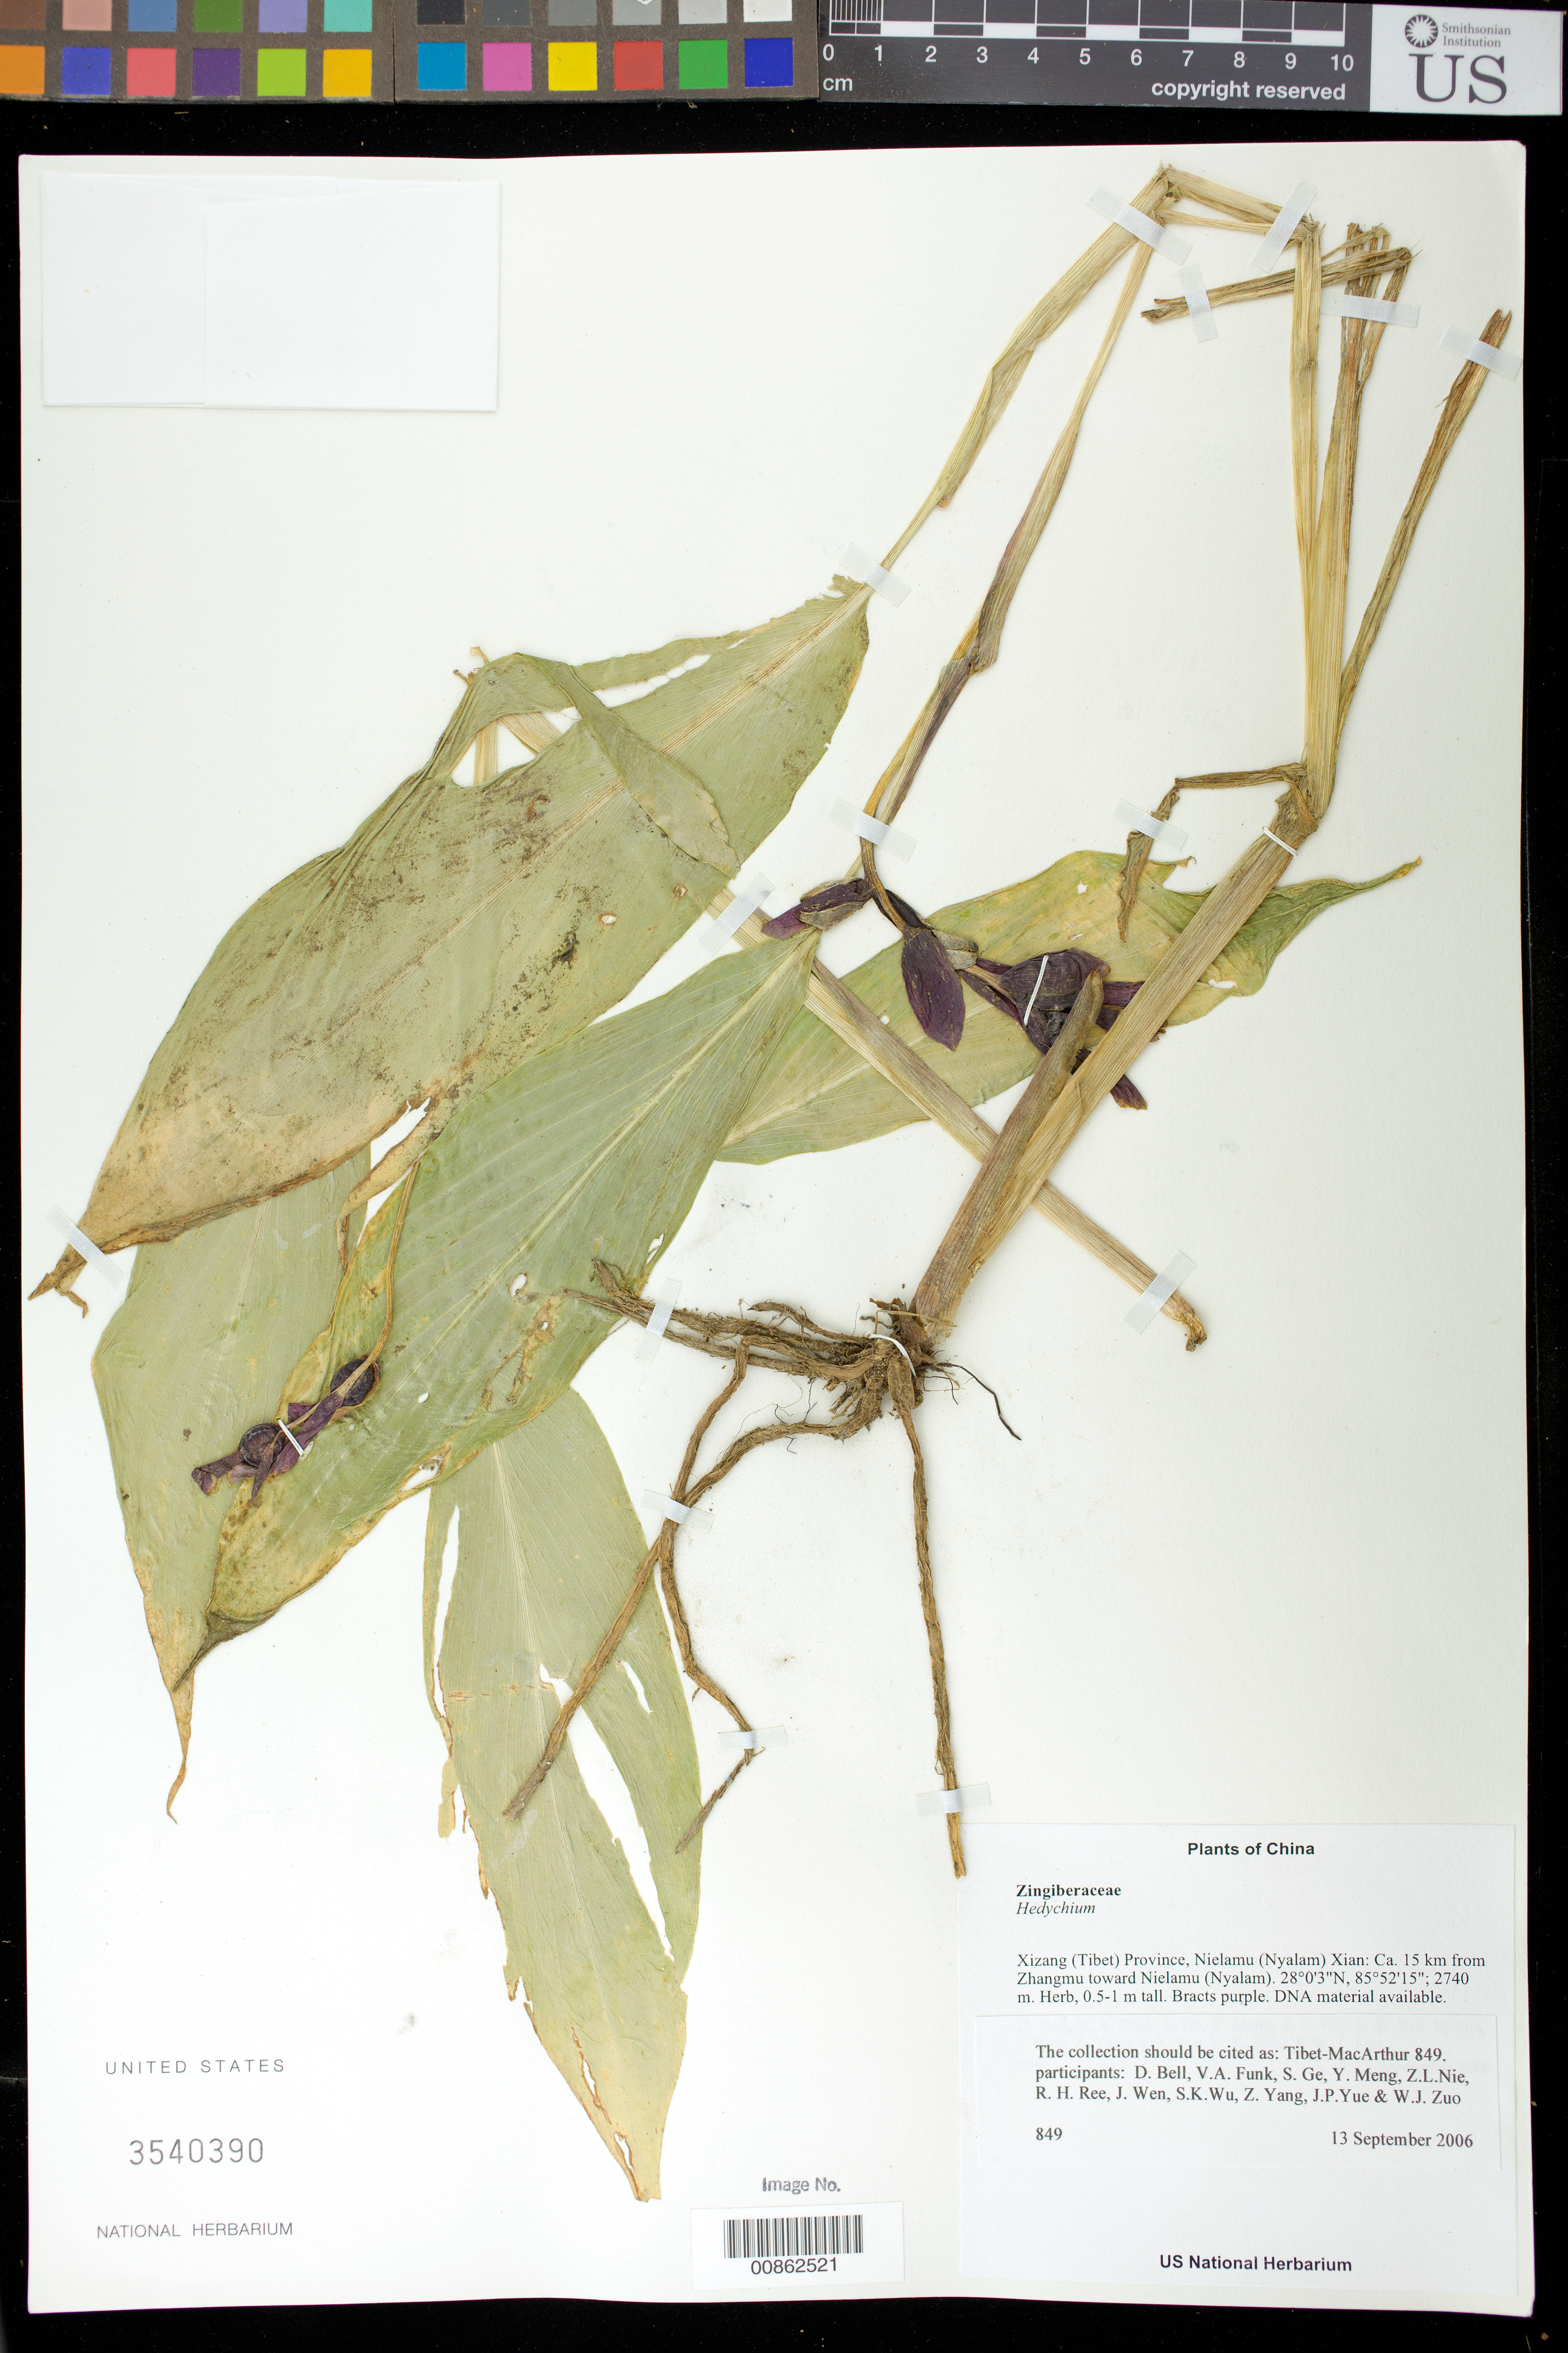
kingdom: Plantae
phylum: Tracheophyta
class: Liliopsida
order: Zingiberales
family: Zingiberaceae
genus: Hedychium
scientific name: Hedychium sp.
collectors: Tibet-MacArthur, D. A. Bell, V. Funk, S. Ge, Y. Meng, Z. Nie, R. Ree, H. Sun, J. Wen, Z. Yang, J. Yue, Z. Zhou & W. Zuo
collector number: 849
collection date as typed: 13 Sep 2006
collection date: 2006-09-13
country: China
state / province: Xizang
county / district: Nielamu (Nyalam) Xian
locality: Ca. 15 km from Zhangmu toward Nielamu (Nyalam).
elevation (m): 2740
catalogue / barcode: US 3540390